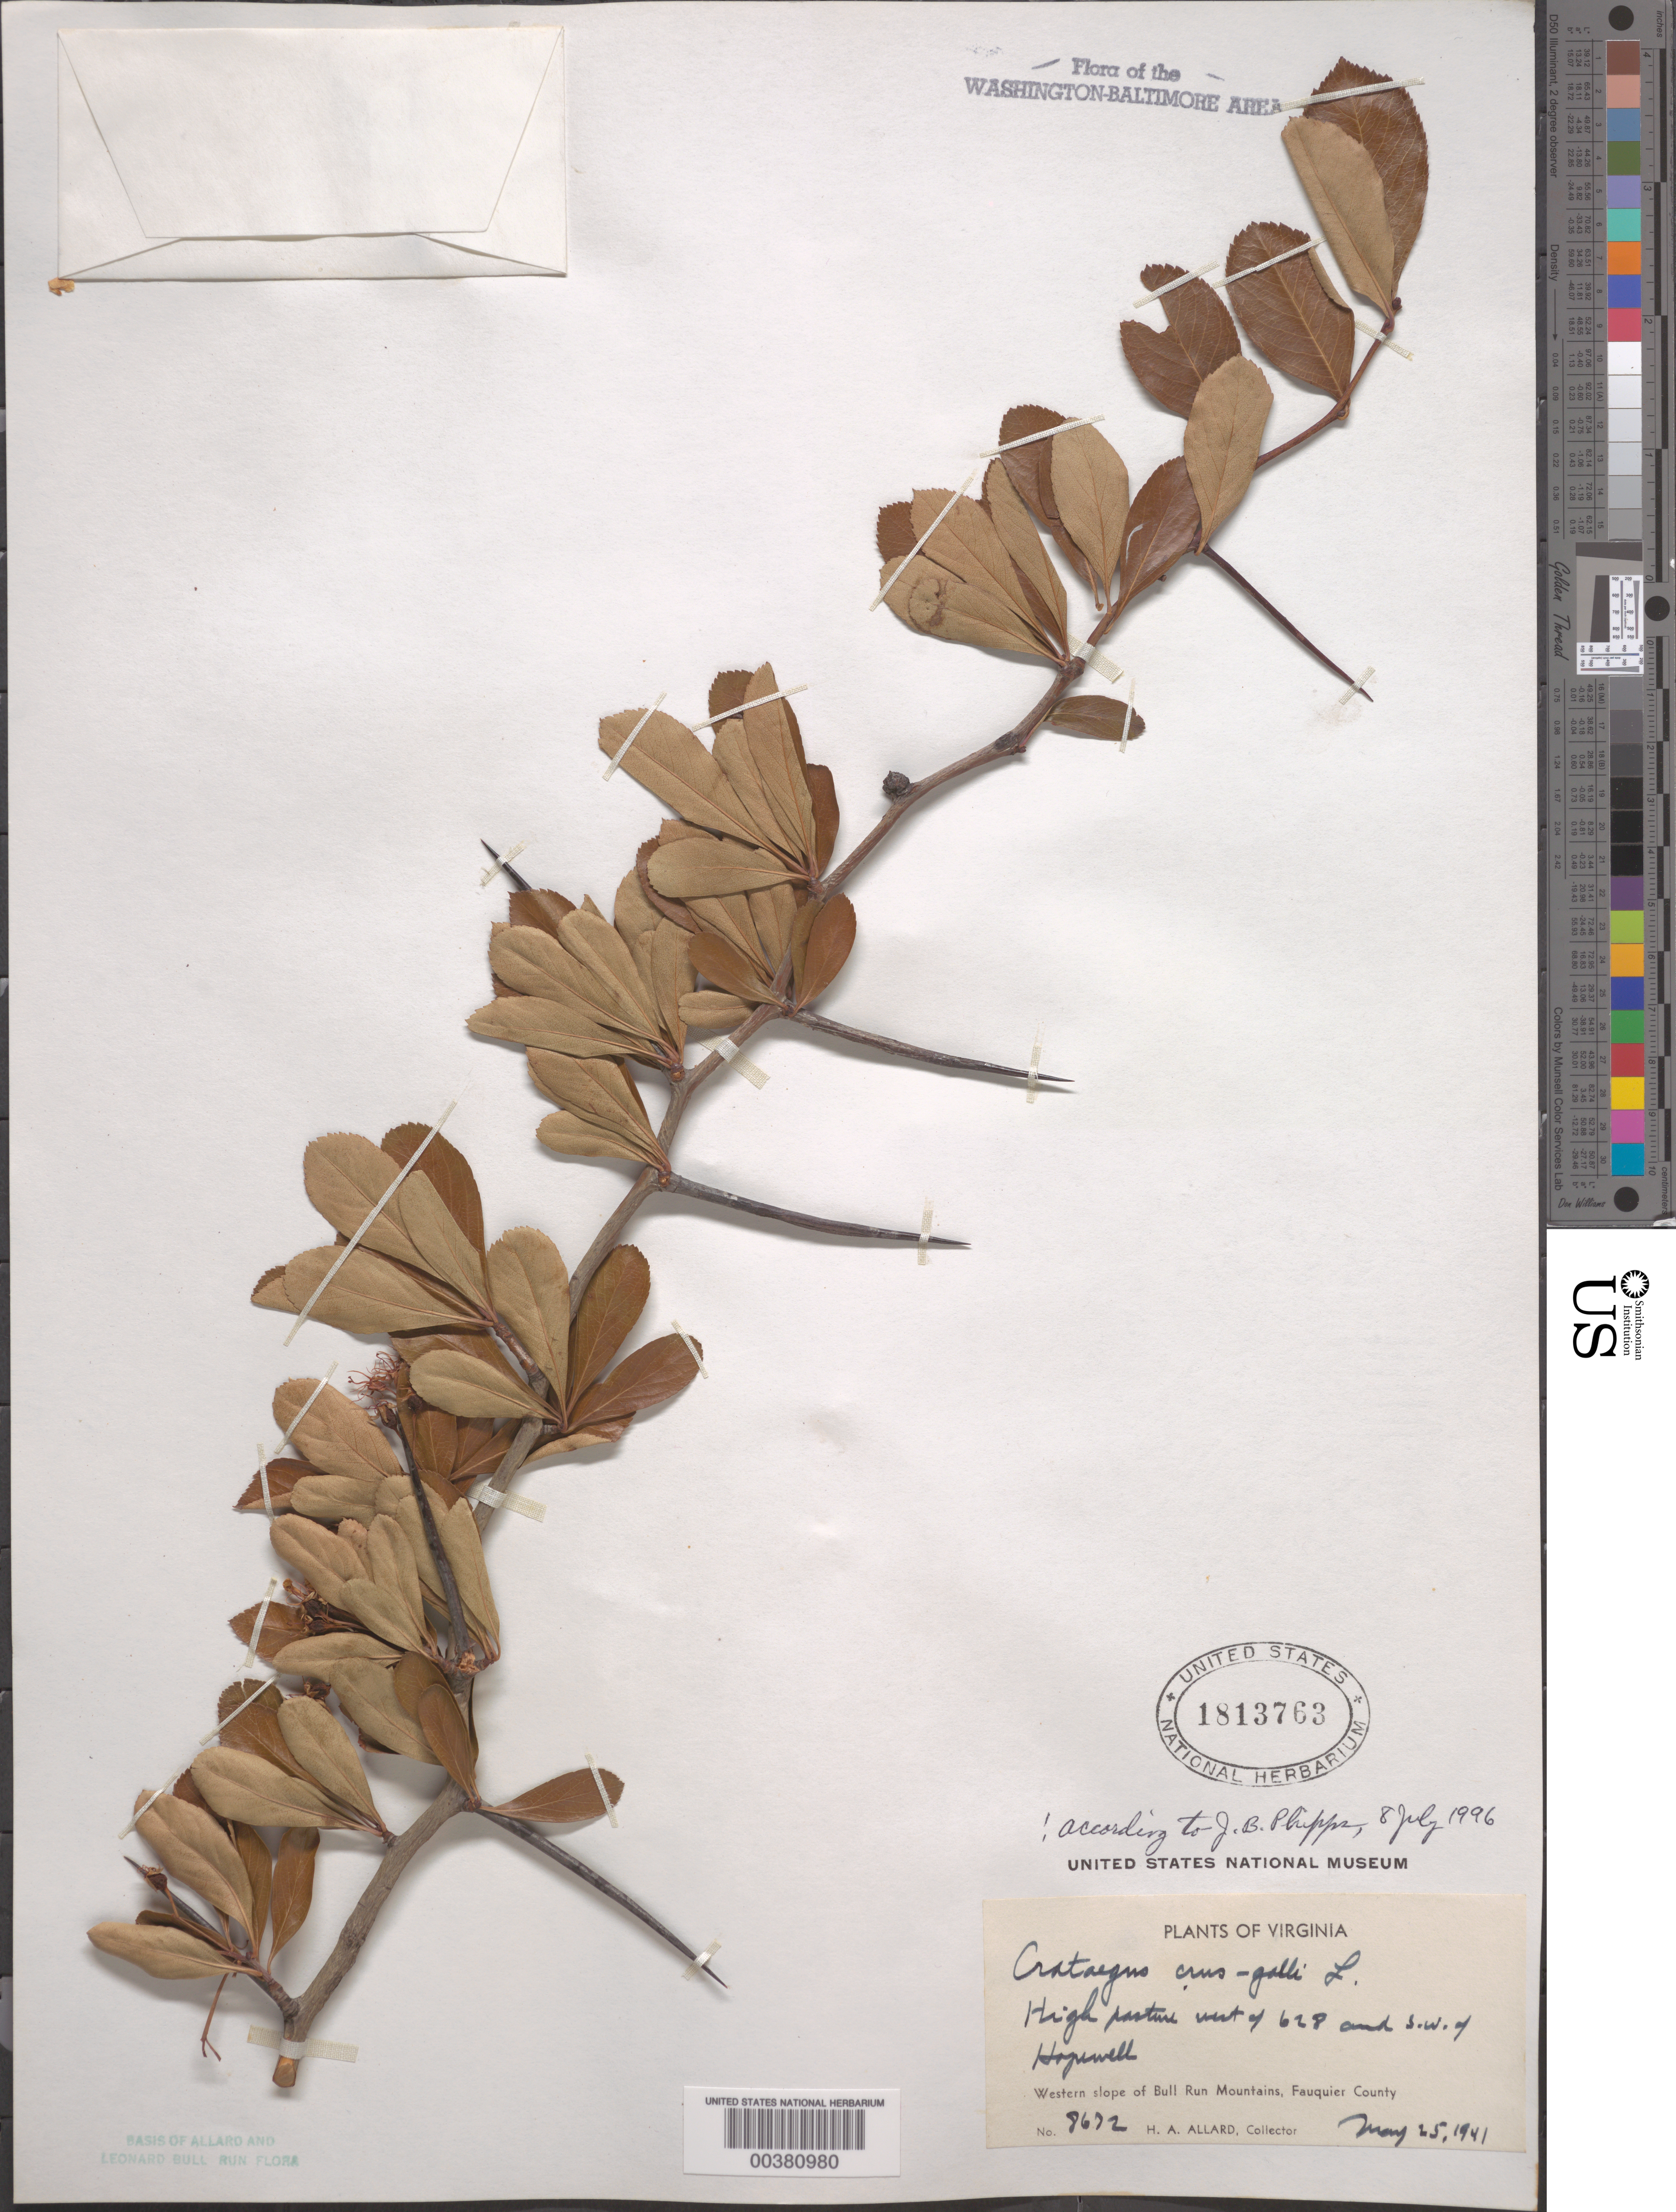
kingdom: Plantae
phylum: Tracheophyta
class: Magnoliopsida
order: Rosales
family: Rosaceae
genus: Crataegus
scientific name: Crataegus crus-galli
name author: L.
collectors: H. A. Allard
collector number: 8672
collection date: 1941-05-25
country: United States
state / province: Virginia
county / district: Fauquier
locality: High pasture west of 628 and SW of Hopewell. Western slope of Bull Run Mountains.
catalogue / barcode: US 1813763